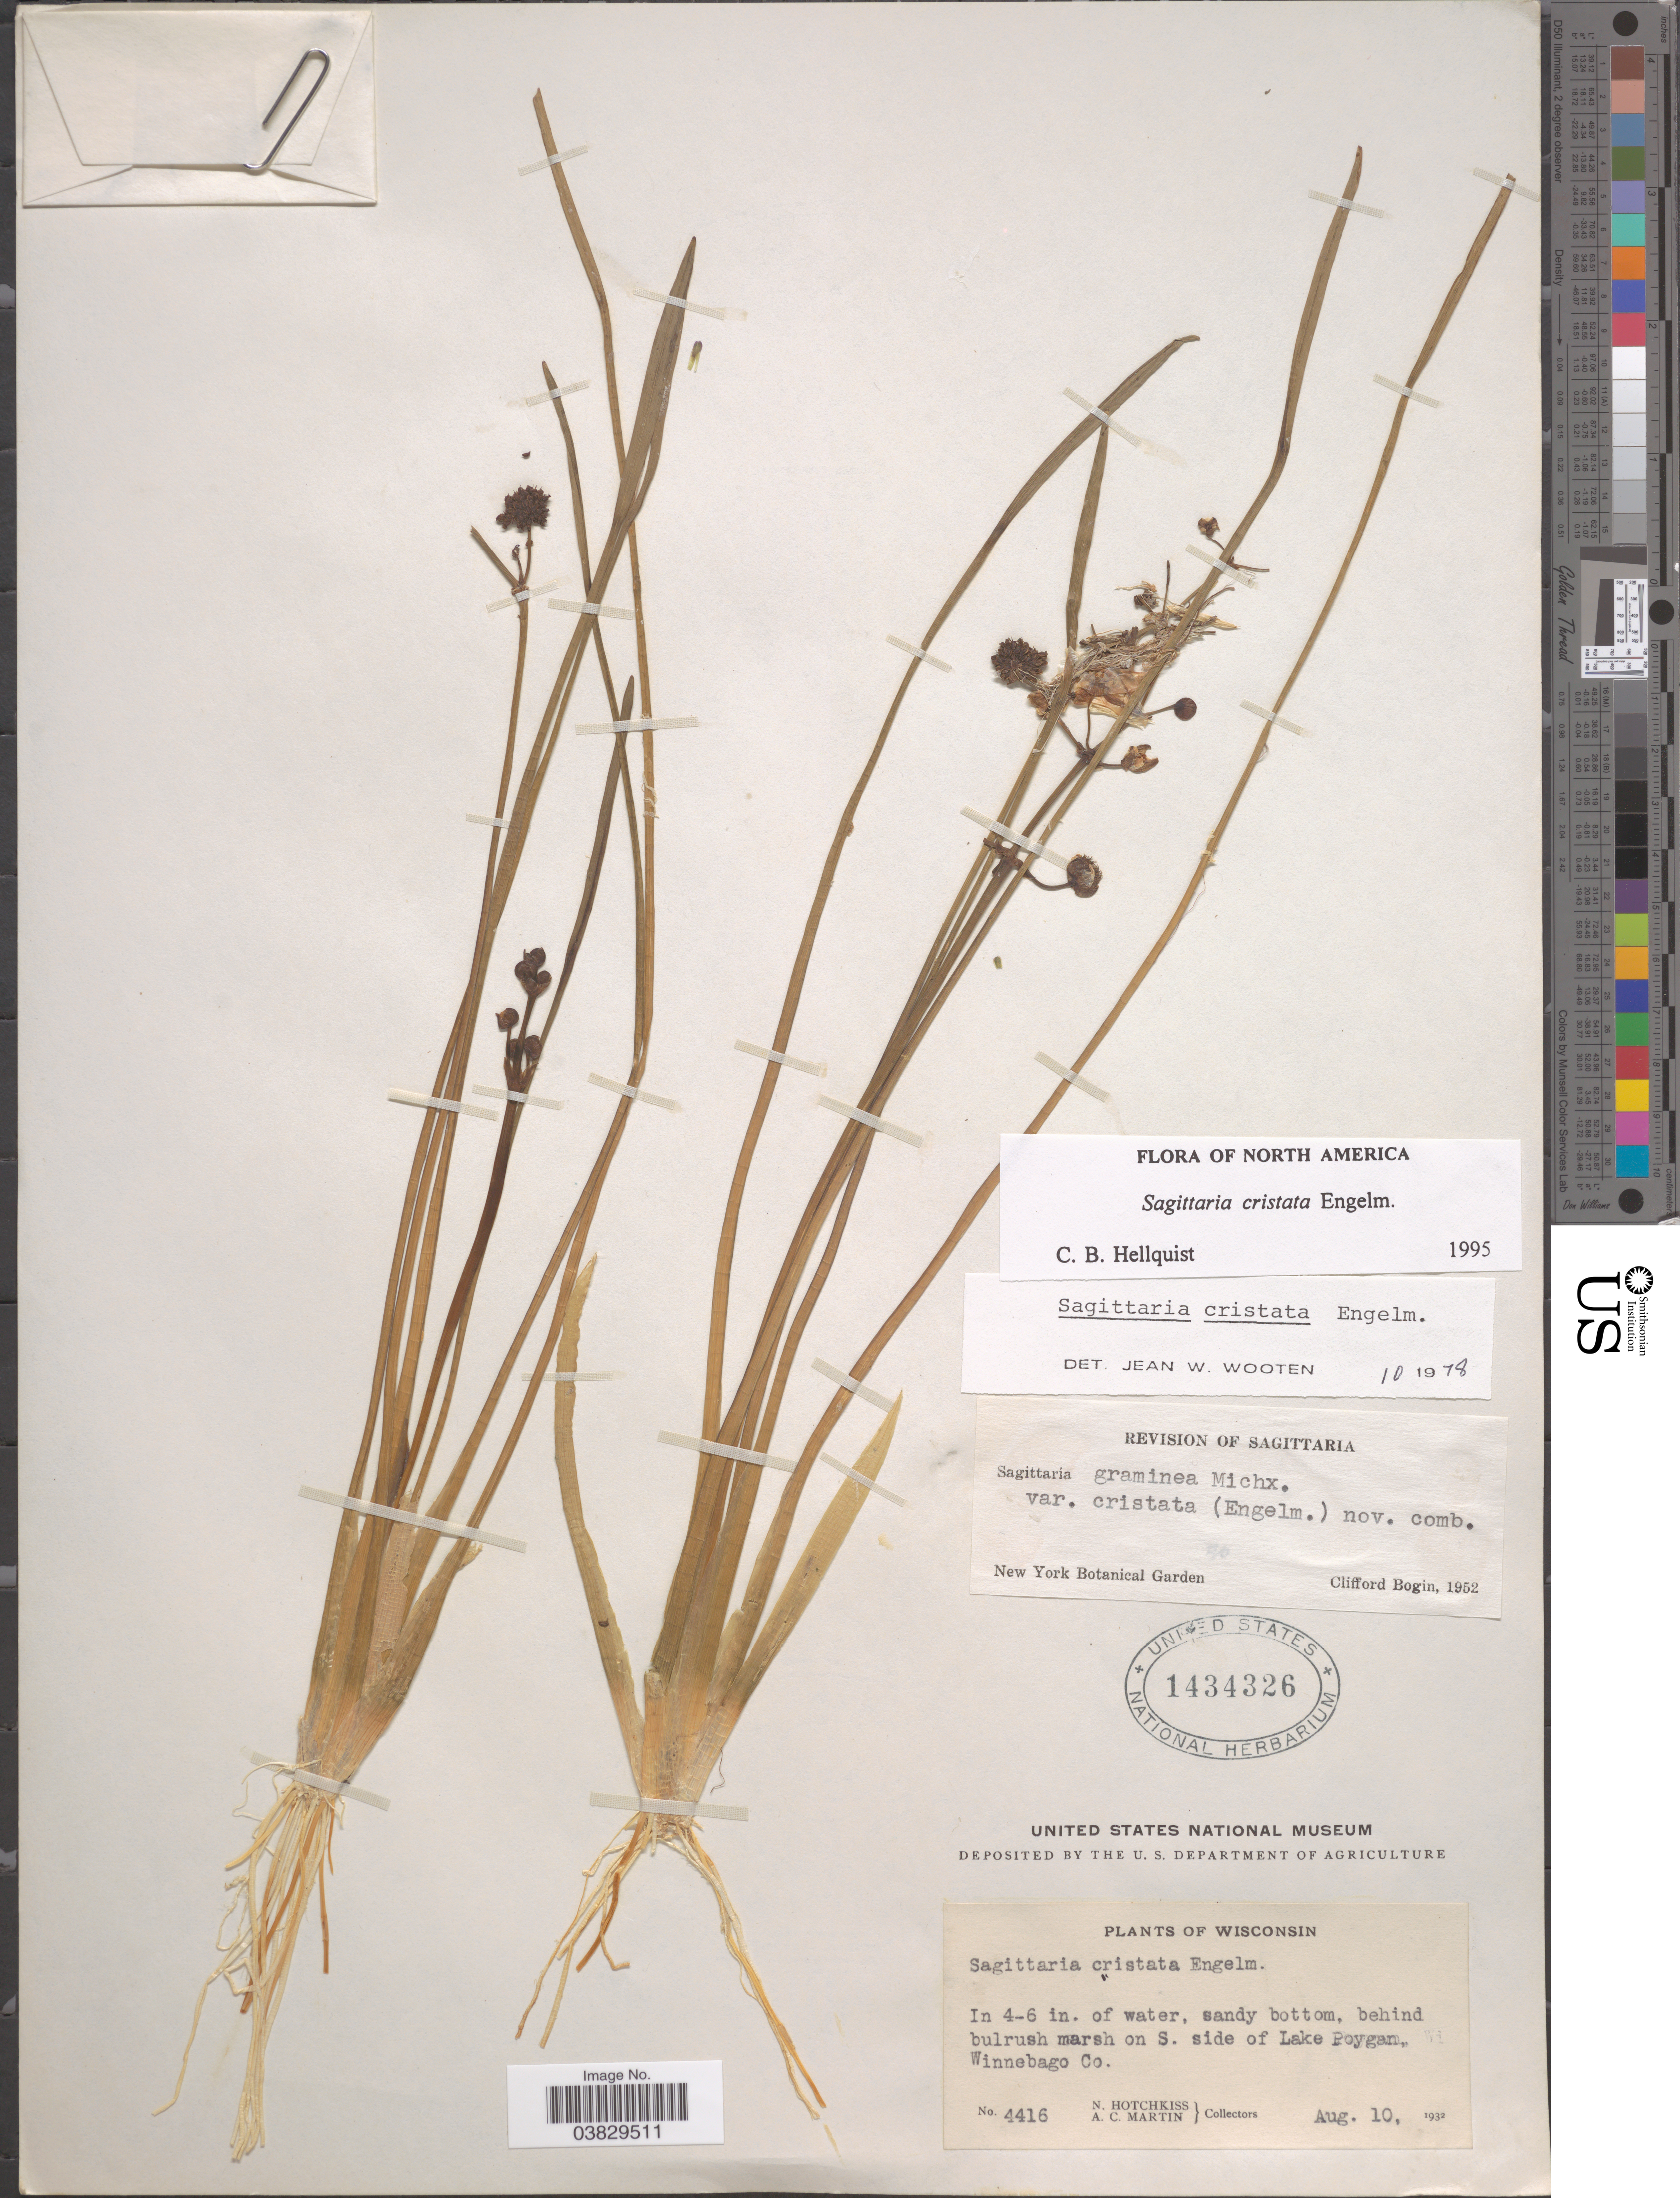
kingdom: Plantae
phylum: Tracheophyta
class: Liliopsida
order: Alismatales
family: Alismataceae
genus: Sagittaria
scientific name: Sagittaria cristata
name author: Engelm.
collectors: N. Hotchkiss & A. C. Martin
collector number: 4416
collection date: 1932-08-10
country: United States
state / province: Wisconsin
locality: Behind bulrush marsh on S. side of Lake Poygan, Winnebago Co.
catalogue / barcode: US 1434326